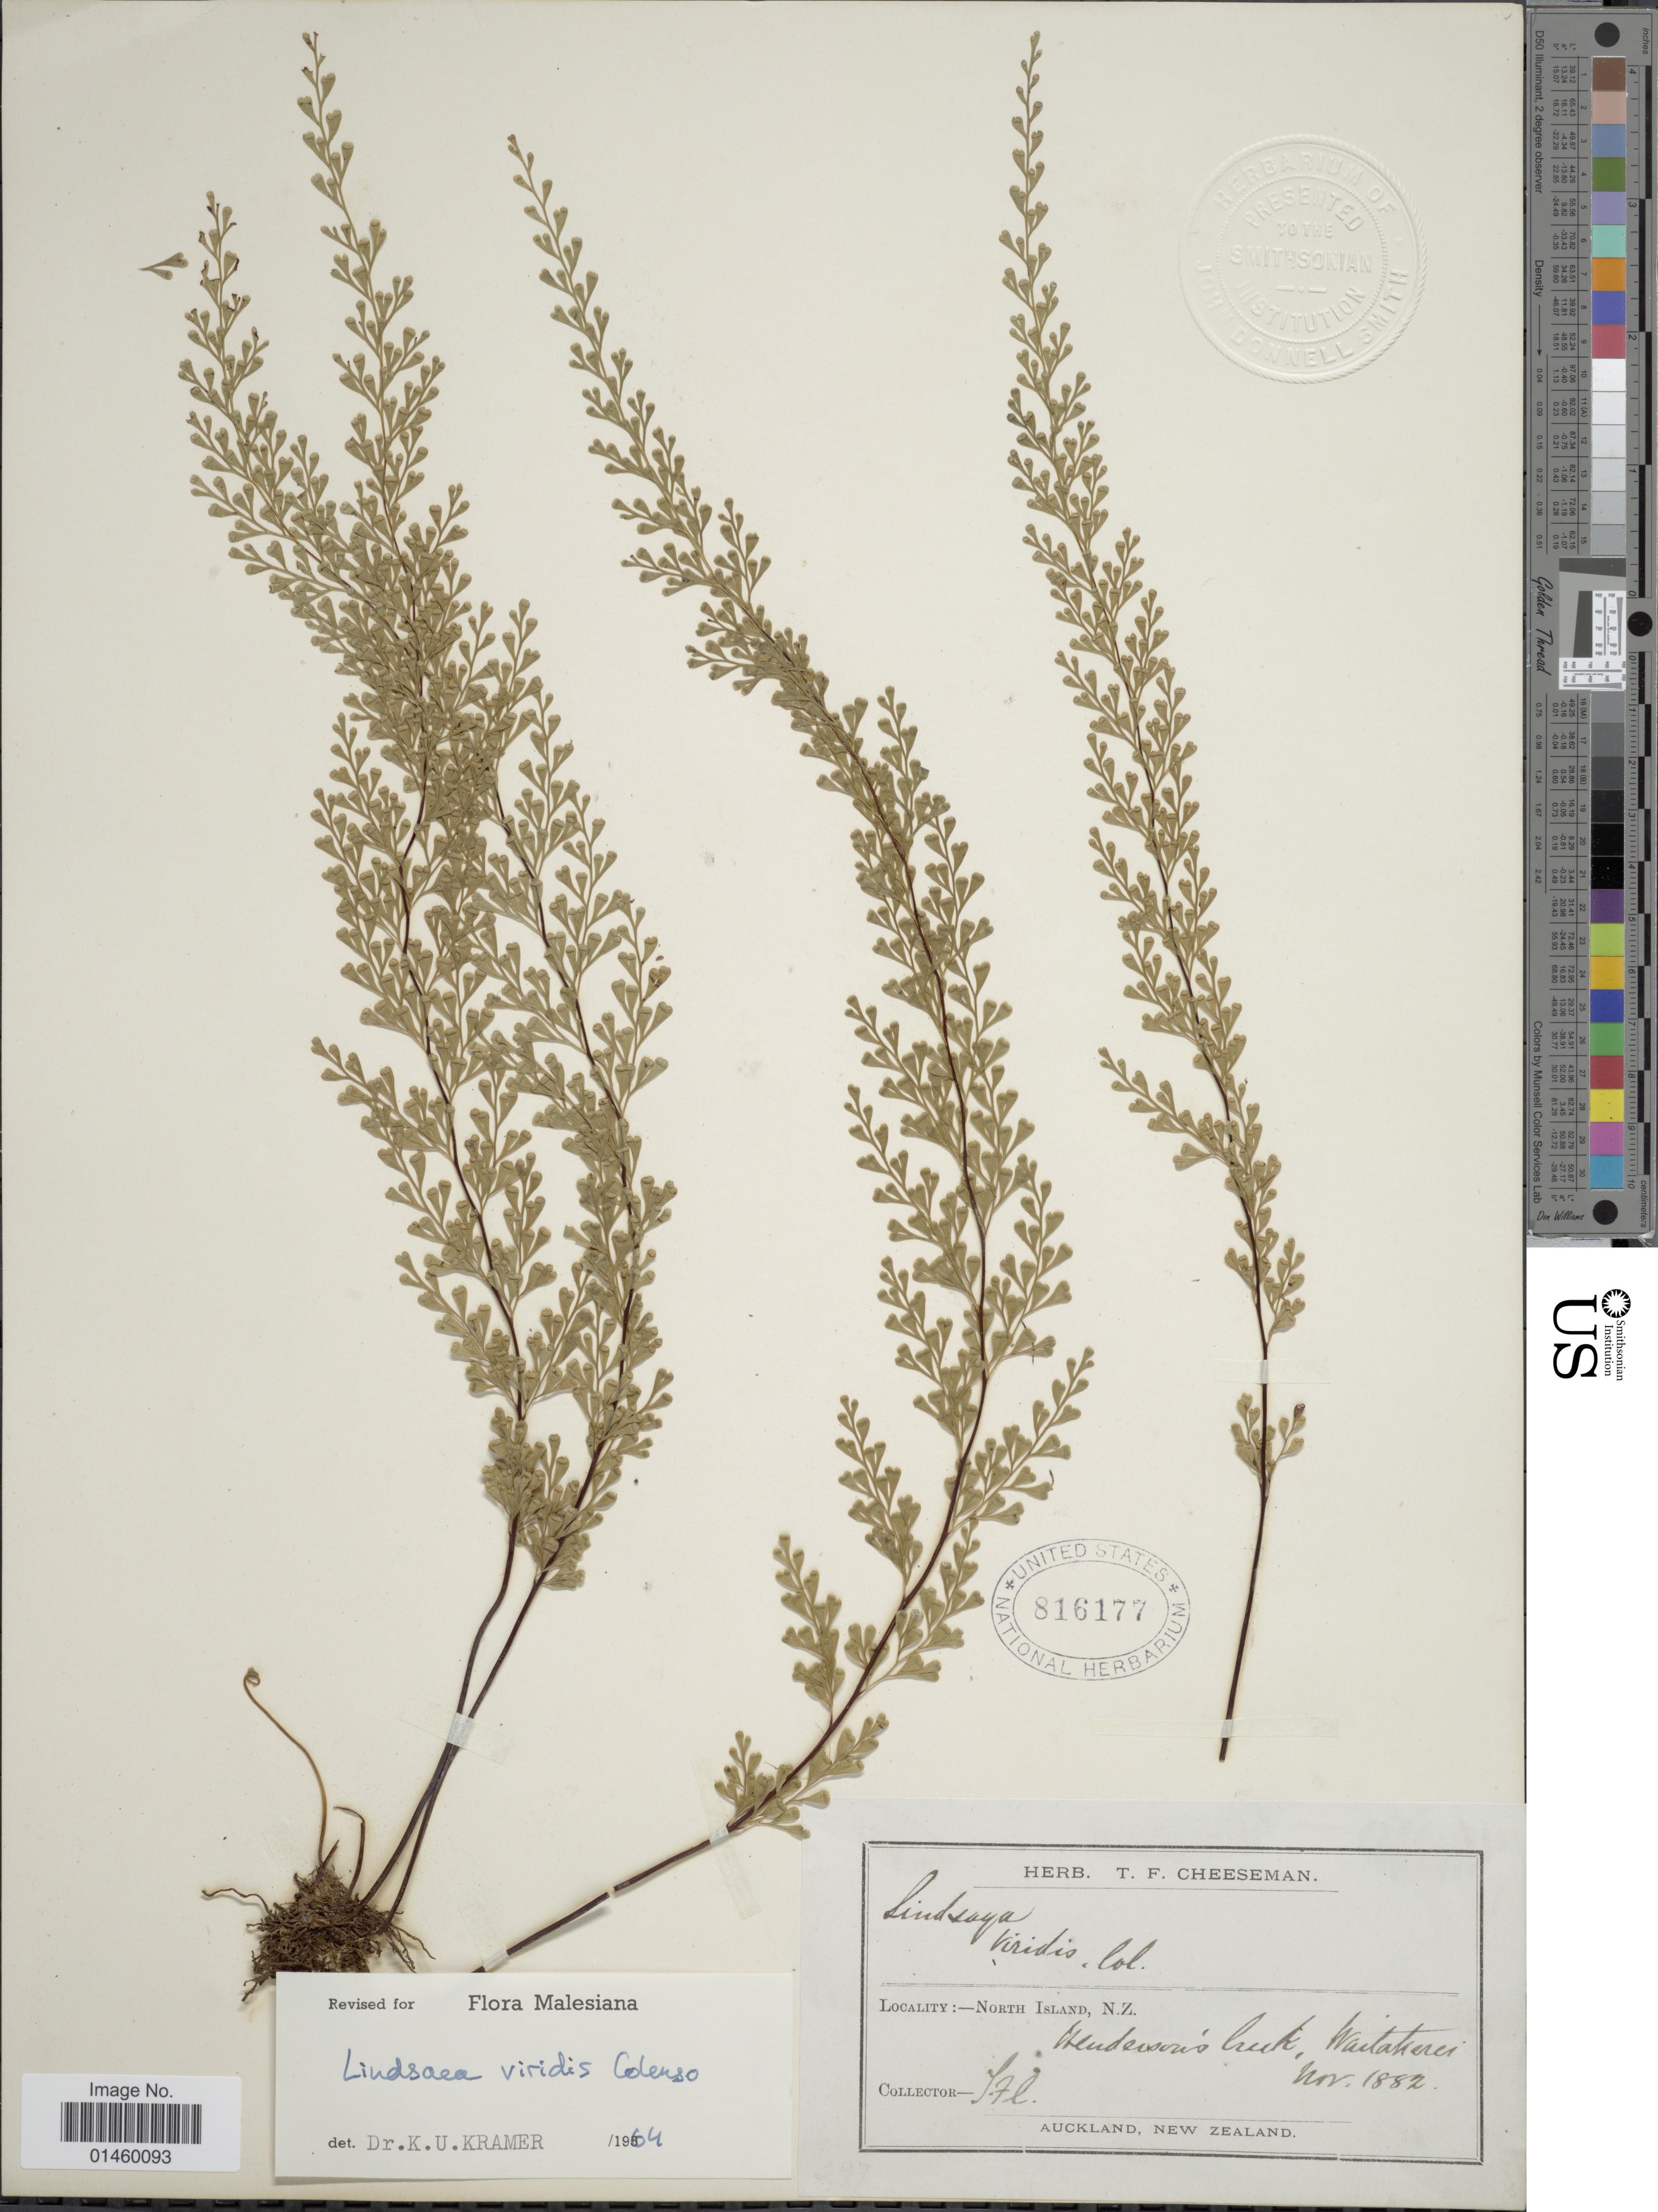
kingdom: Plantae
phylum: Tracheophyta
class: Polypodiopsida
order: Polypodiales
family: Lindsaeaceae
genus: Lindsaea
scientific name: Lindsaea viridis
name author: Copel.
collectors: T. F. Cheeseman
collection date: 1882-11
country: New Zealand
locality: North Island, N.Z. Huderson's Creek, Waitakerei.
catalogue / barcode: US 816177